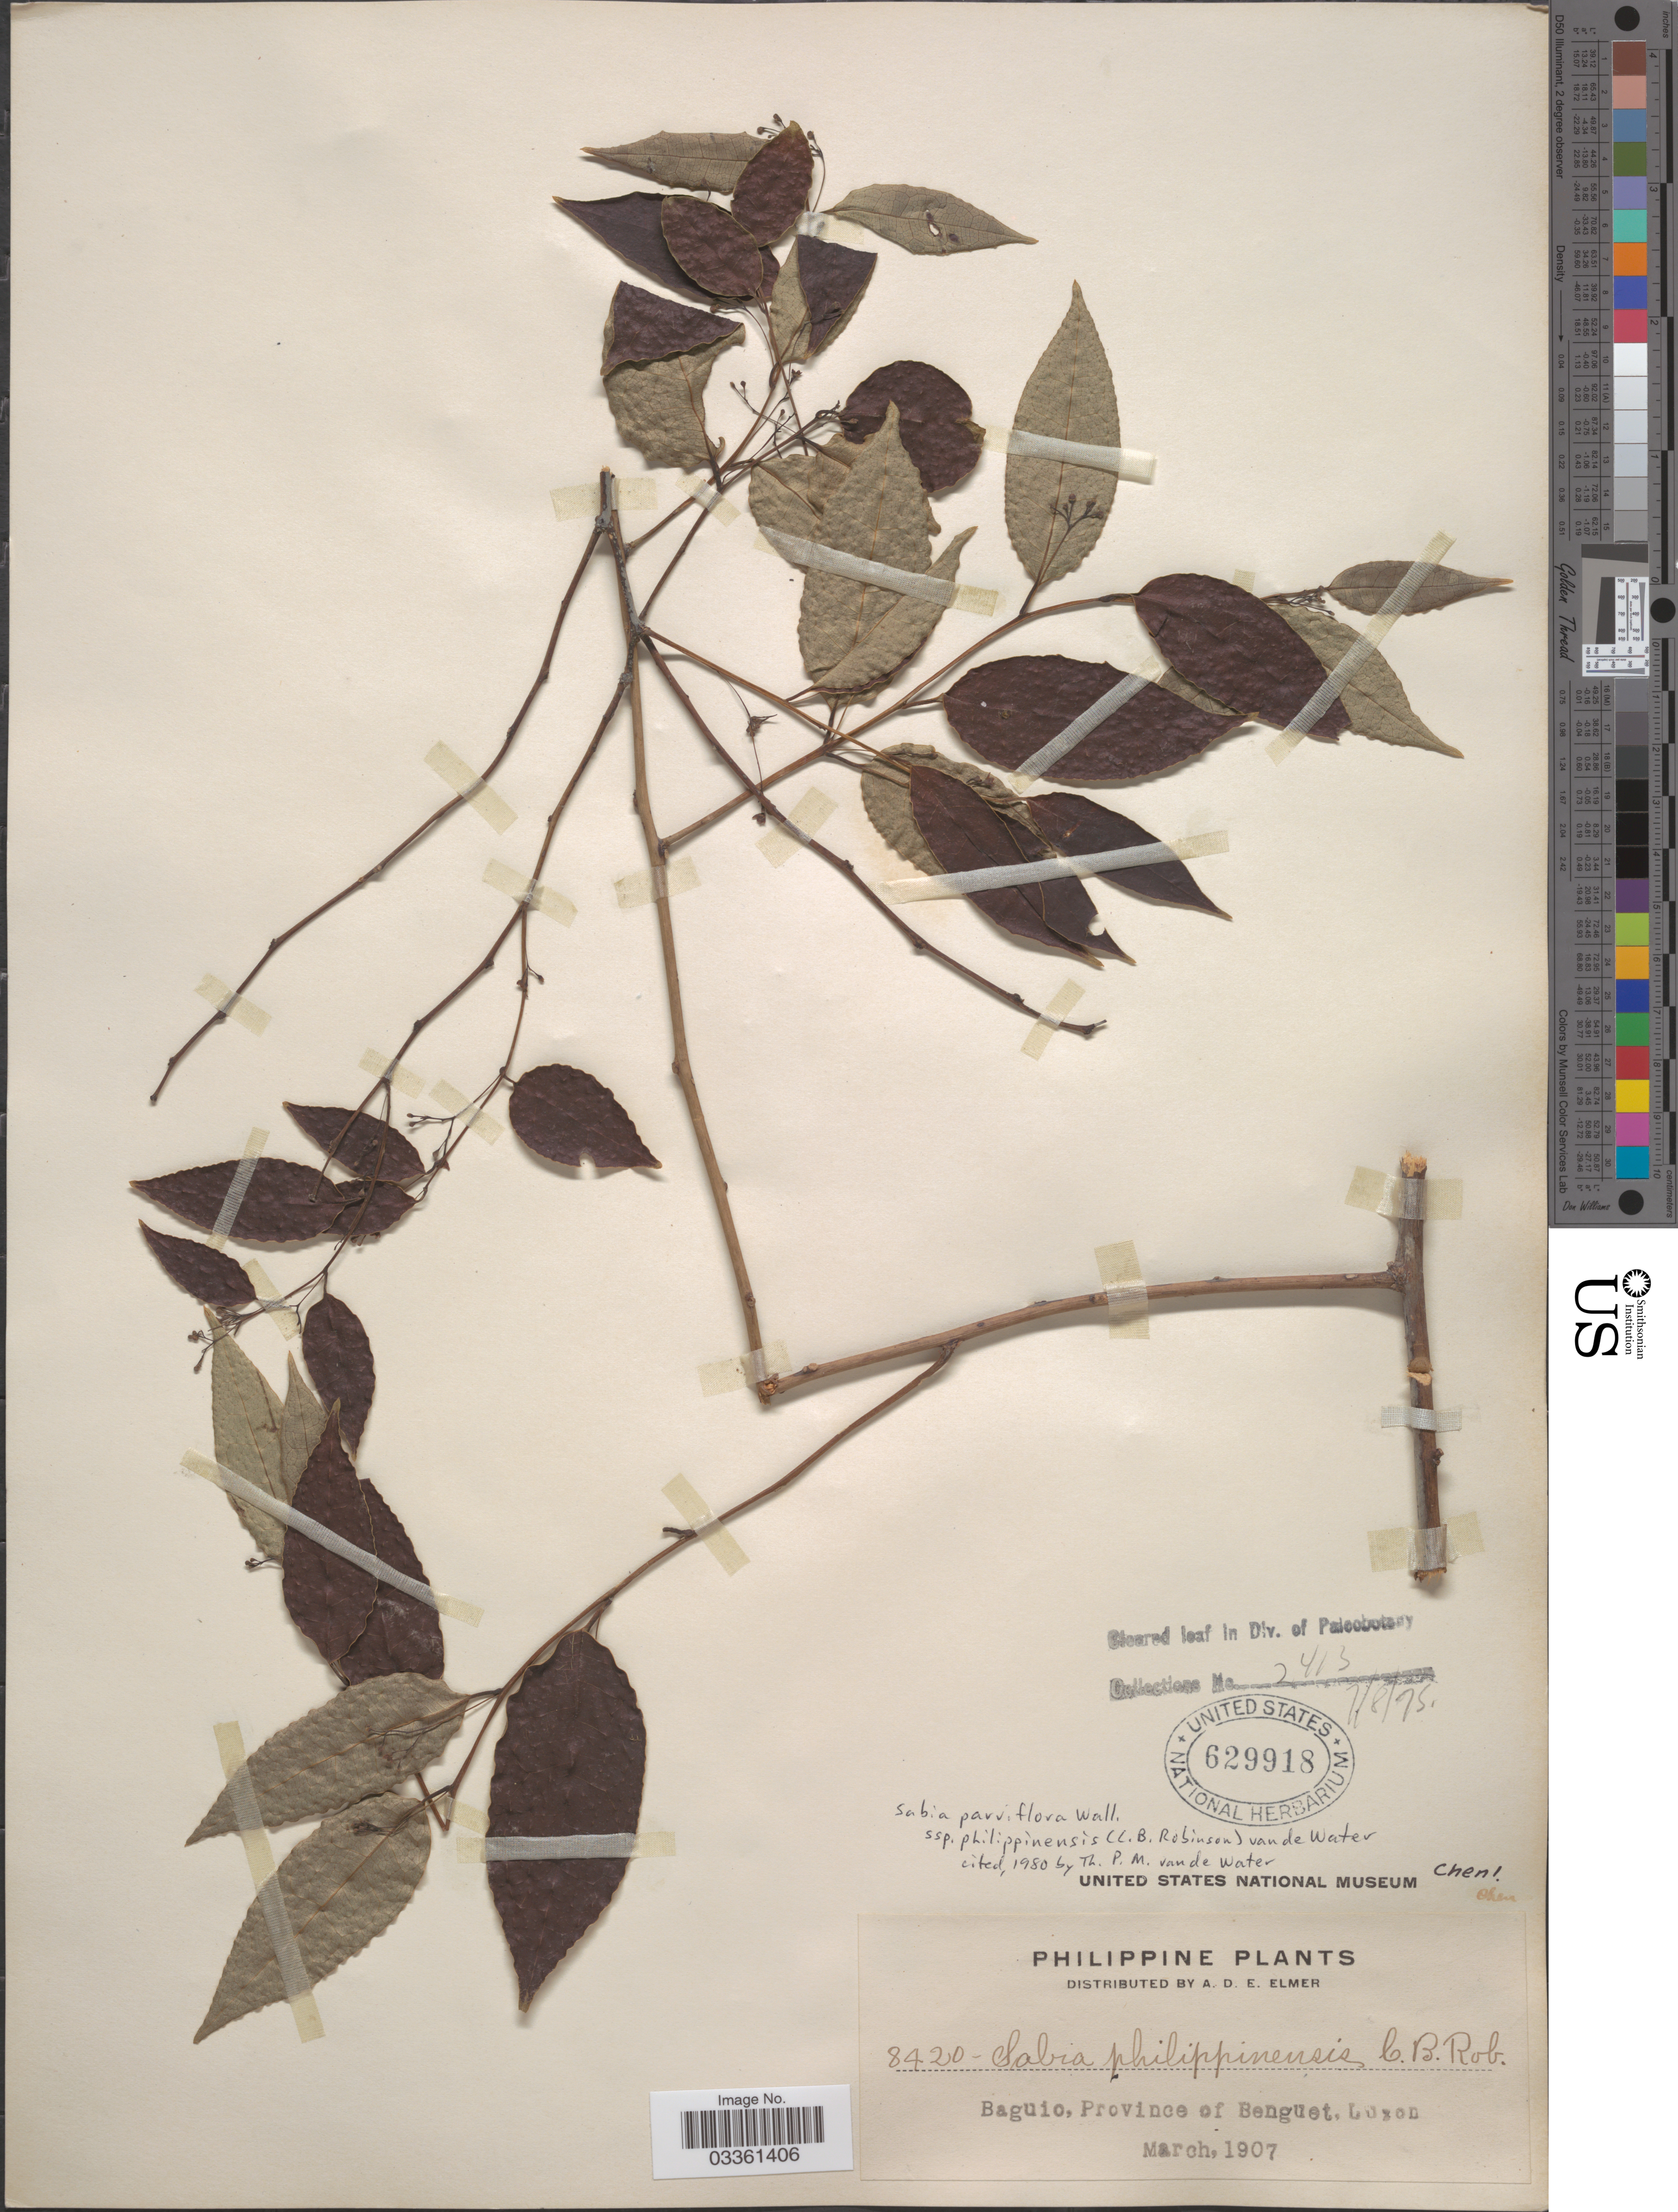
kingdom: Plantae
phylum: Tracheophyta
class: Magnoliopsida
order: Proteales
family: Sabiaceae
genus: Sabia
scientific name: Sabia parviflora subsp. philippinensis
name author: (C.B. Rob.) Water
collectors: A. D. E. Elmer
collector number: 8420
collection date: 1907-03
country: Philippines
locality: Baguio, Province of Benguet, Luzon.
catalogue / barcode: US 629918